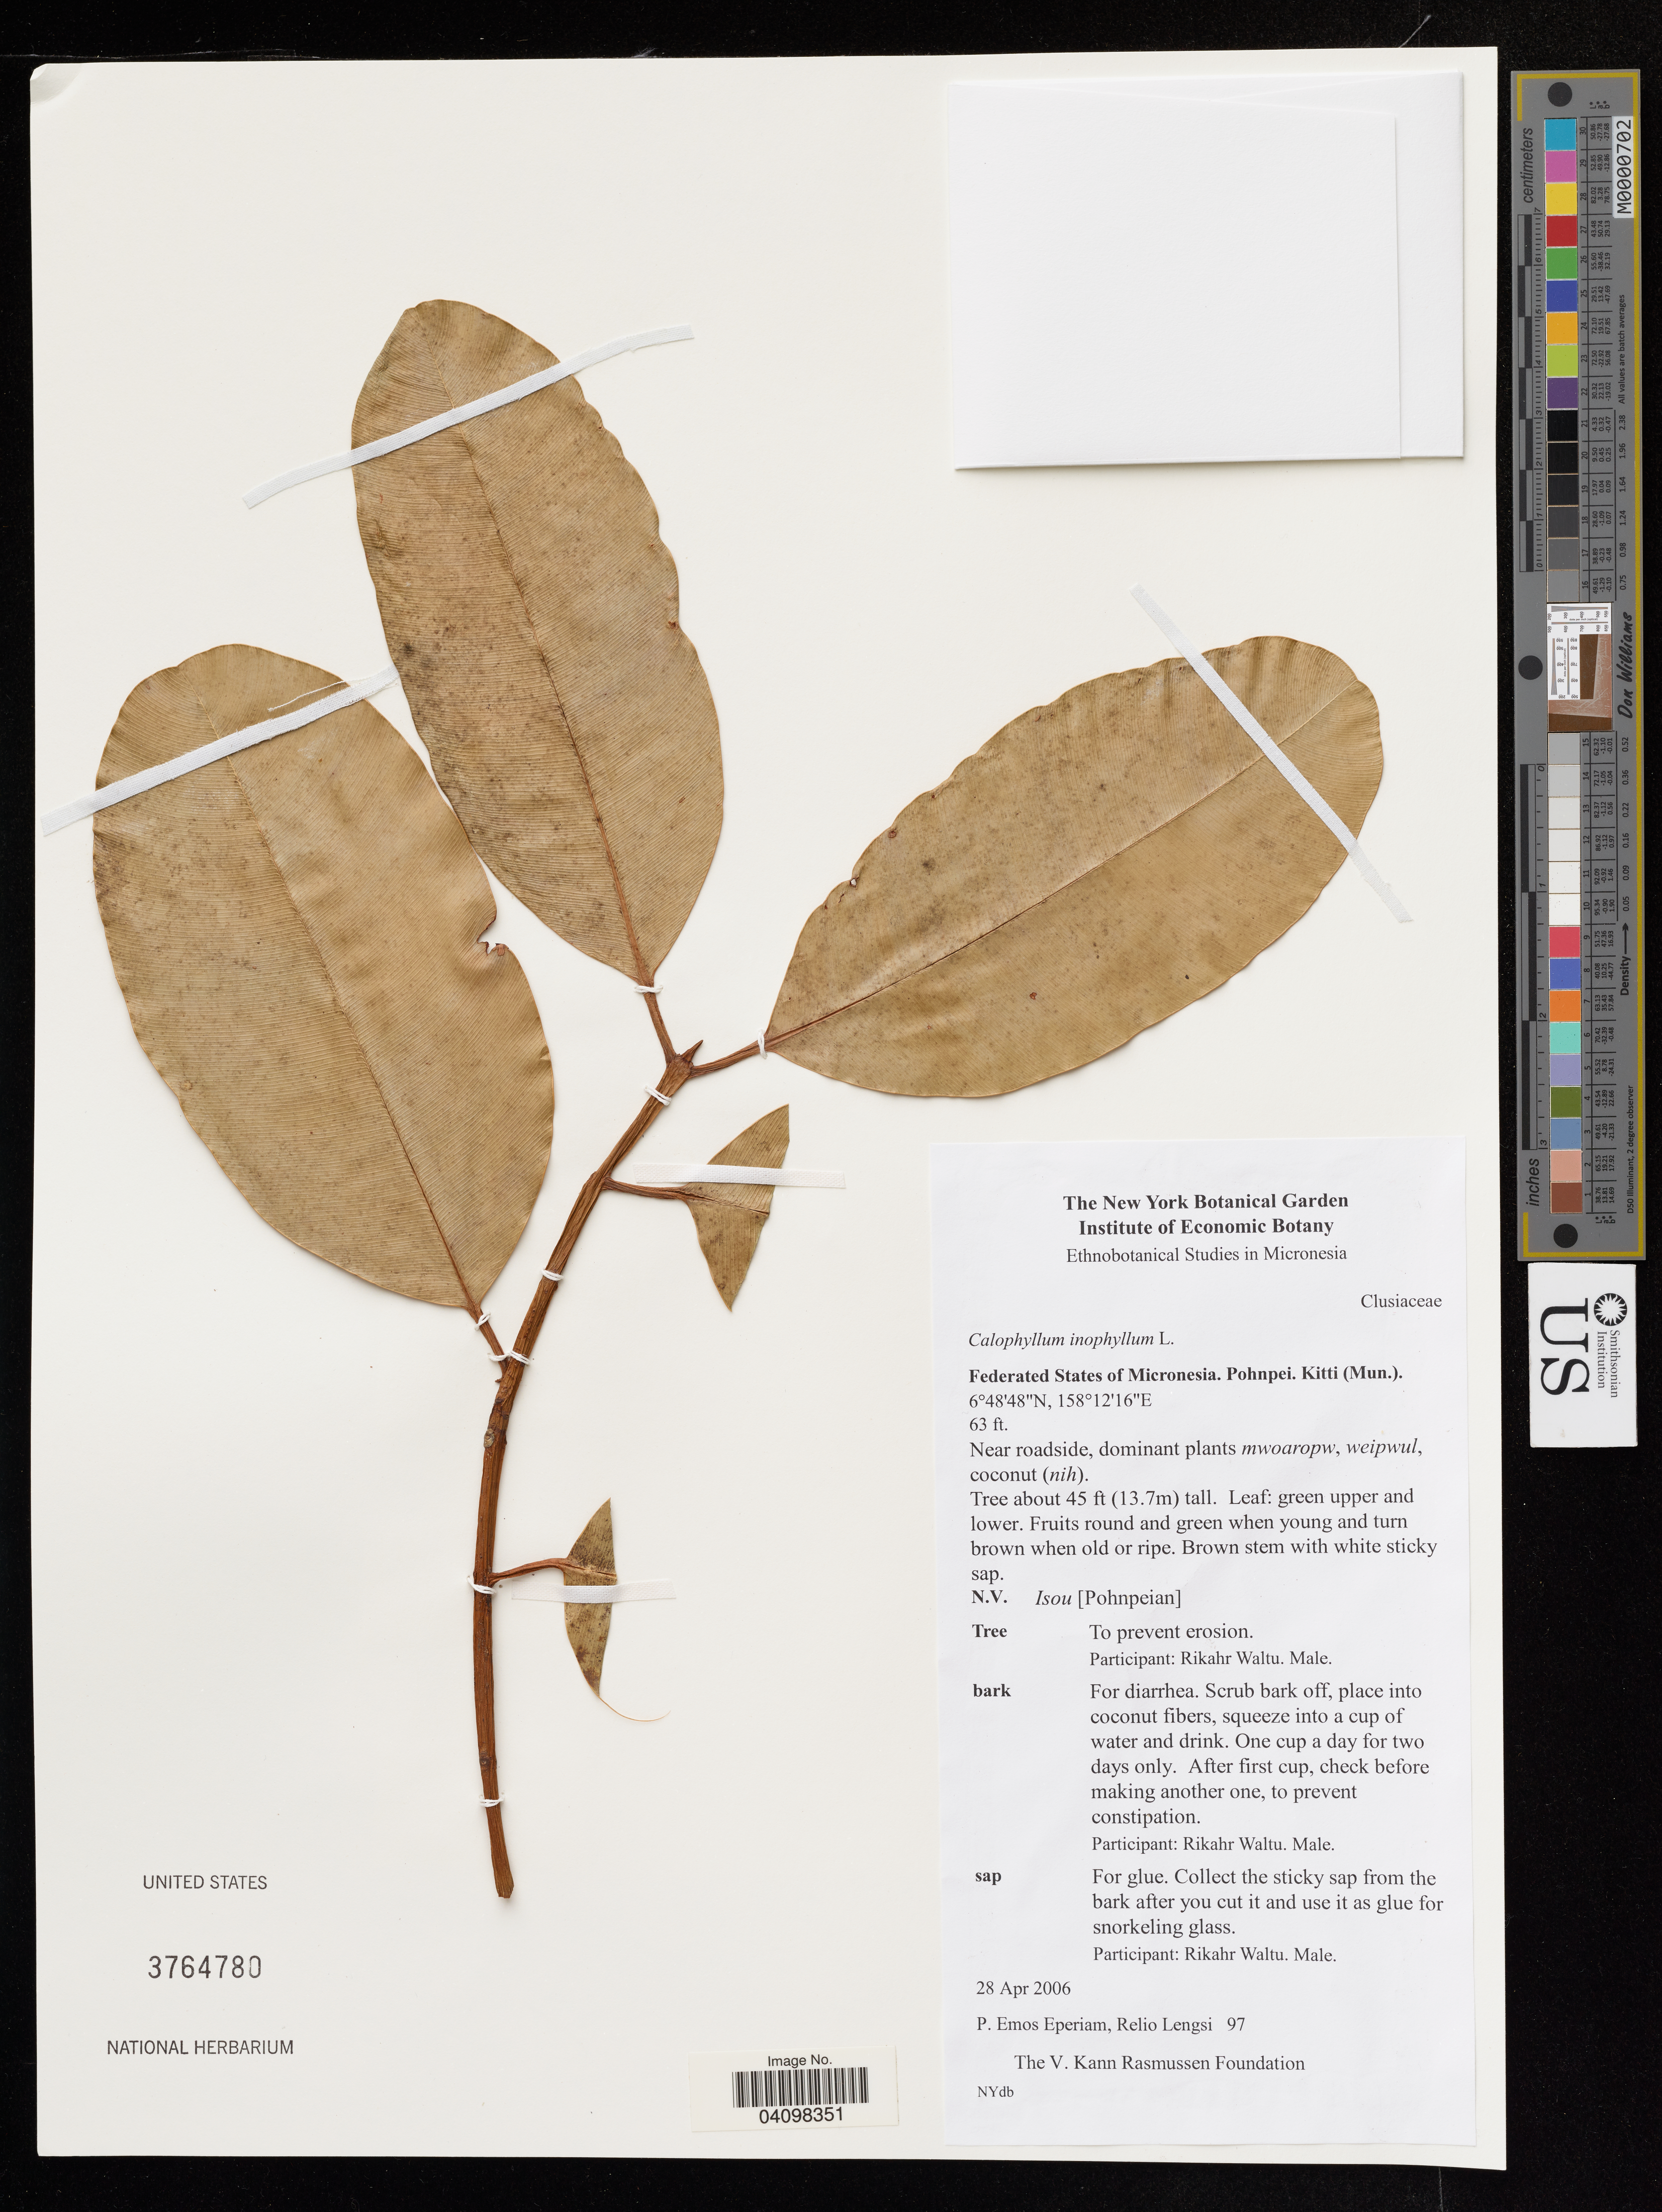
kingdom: Plantae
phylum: Tracheophyta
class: Magnoliopsida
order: Malpighiales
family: Calophyllaceae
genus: Calophyllum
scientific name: Calophyllum inophyllum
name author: L.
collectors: P. Eperiam & R. Lengsi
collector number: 97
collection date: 2006-04-28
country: Micronesia, Federated States of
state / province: Pohnpei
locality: Kitti (Mun.).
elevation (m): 19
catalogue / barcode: US 3764780